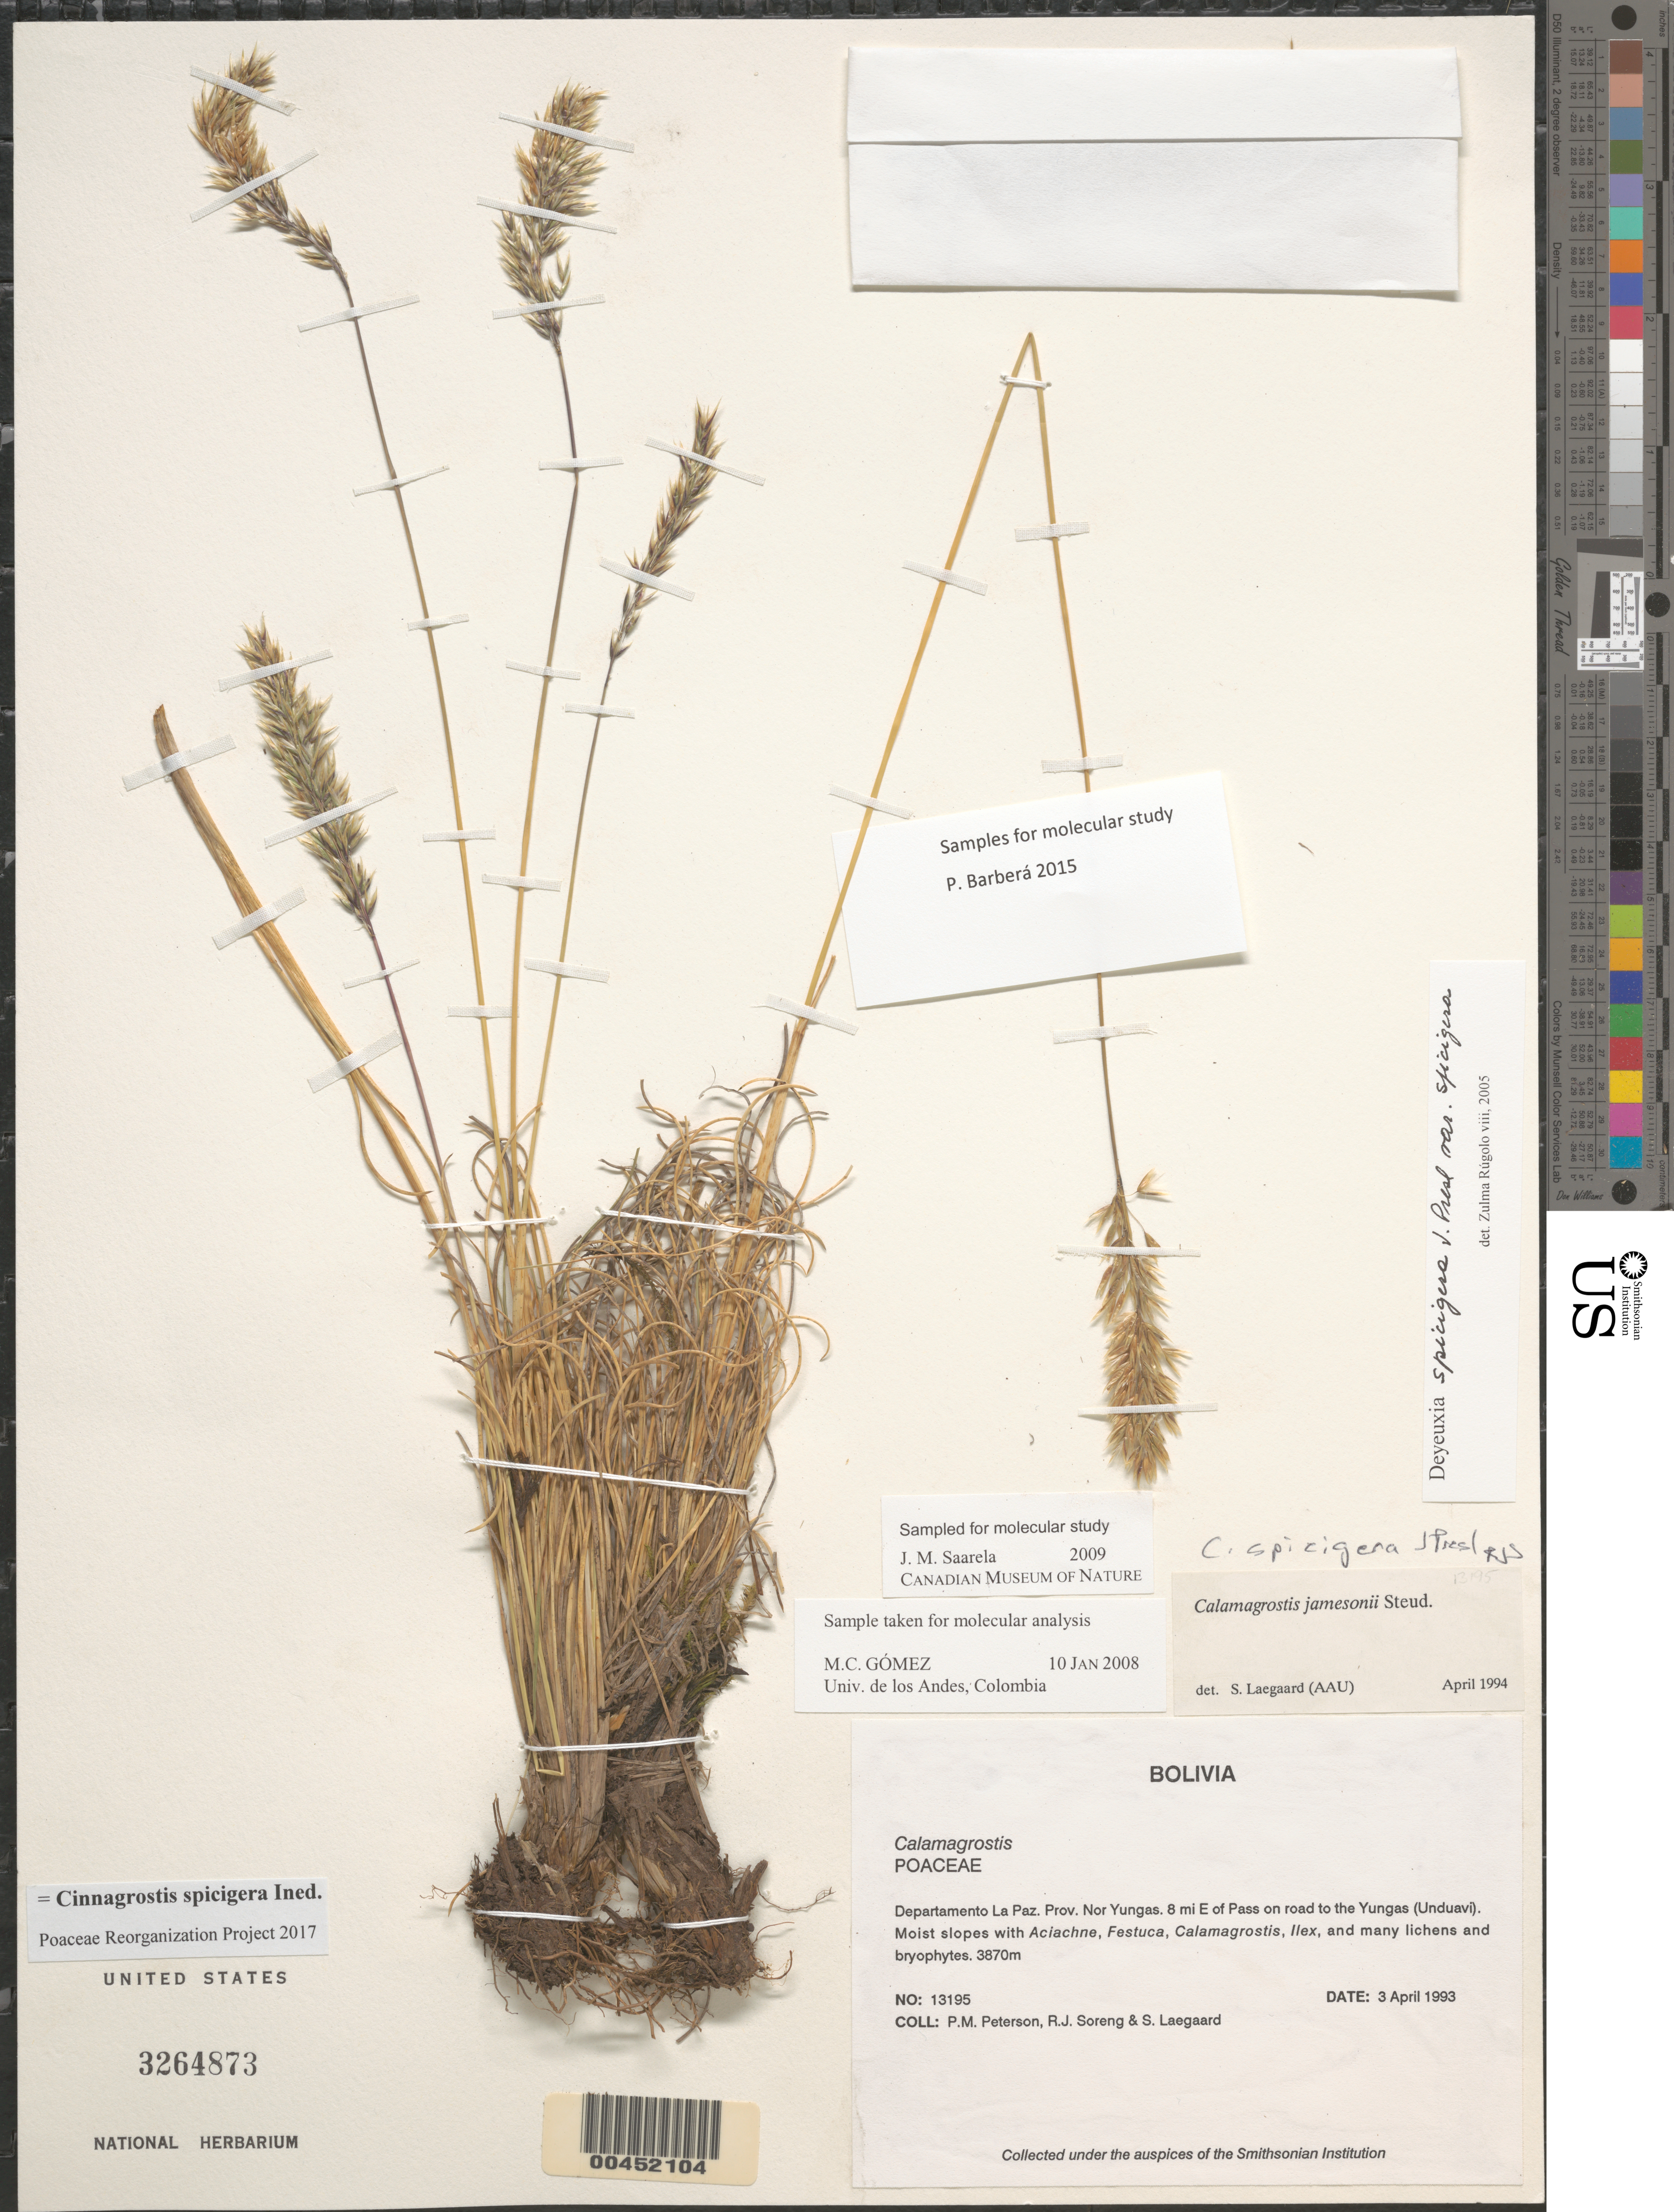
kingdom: Plantae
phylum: Tracheophyta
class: Liliopsida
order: Poales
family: Poaceae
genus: Cinnagrostis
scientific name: Cinnagrostis spicigera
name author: (J. Presl) P.M. Peterson et al.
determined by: Poaceae Reorganization Project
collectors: P. M. Peterson, R. J. Soreng & S. Lægaard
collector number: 13195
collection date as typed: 03 Apr 1993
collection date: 1993-04-03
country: Bolivia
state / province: La Paz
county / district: Nor Yungas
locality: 8 mi E of Pass on road to the Yungas (Unduavi).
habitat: Moist slopes with Aciachne, Festuca, Calamagrostis, Ilex, and many lichens and bryophytes.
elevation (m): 3870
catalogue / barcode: US 3264873